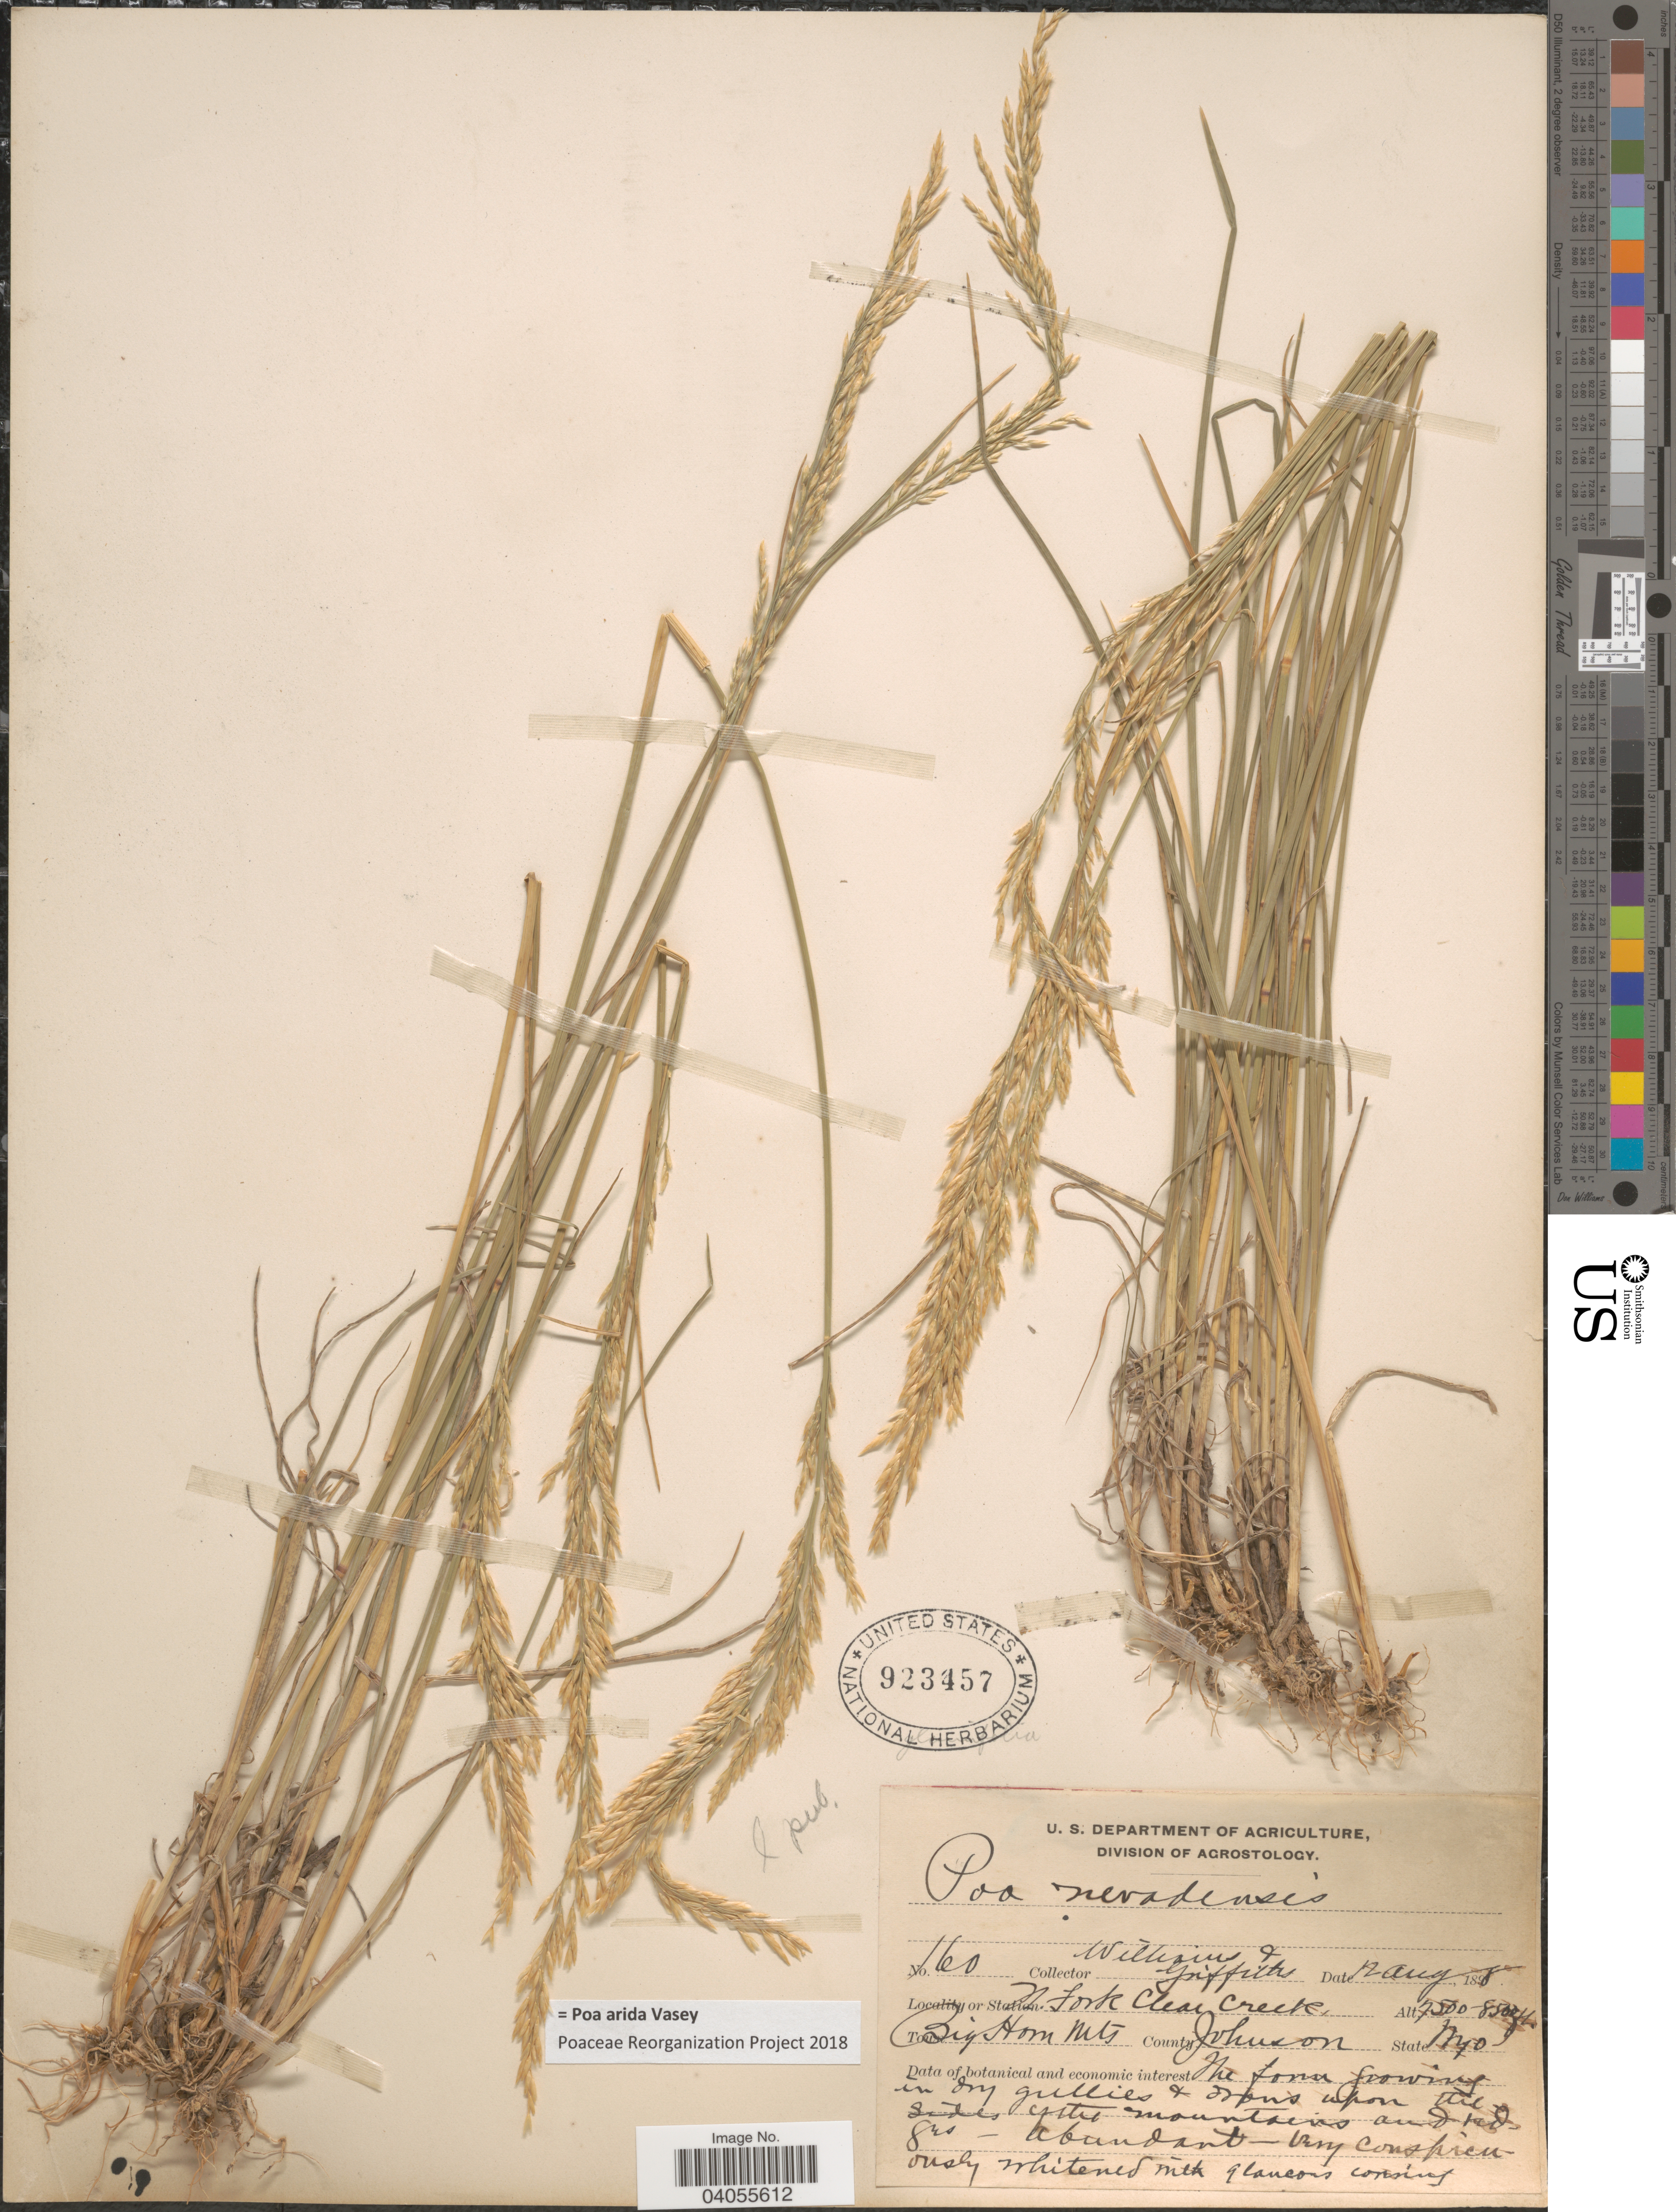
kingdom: Plantae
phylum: Tracheophyta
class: Liliopsida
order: Poales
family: Poaceae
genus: Poa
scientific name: Poa arida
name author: Vasey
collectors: -- Williams & -- Griffiths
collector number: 160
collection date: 1898-08-12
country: United States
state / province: Wyoming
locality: Station N. Fork Clear Creek. Big Horn Mts. County Johnson.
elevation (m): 2286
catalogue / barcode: US 923457